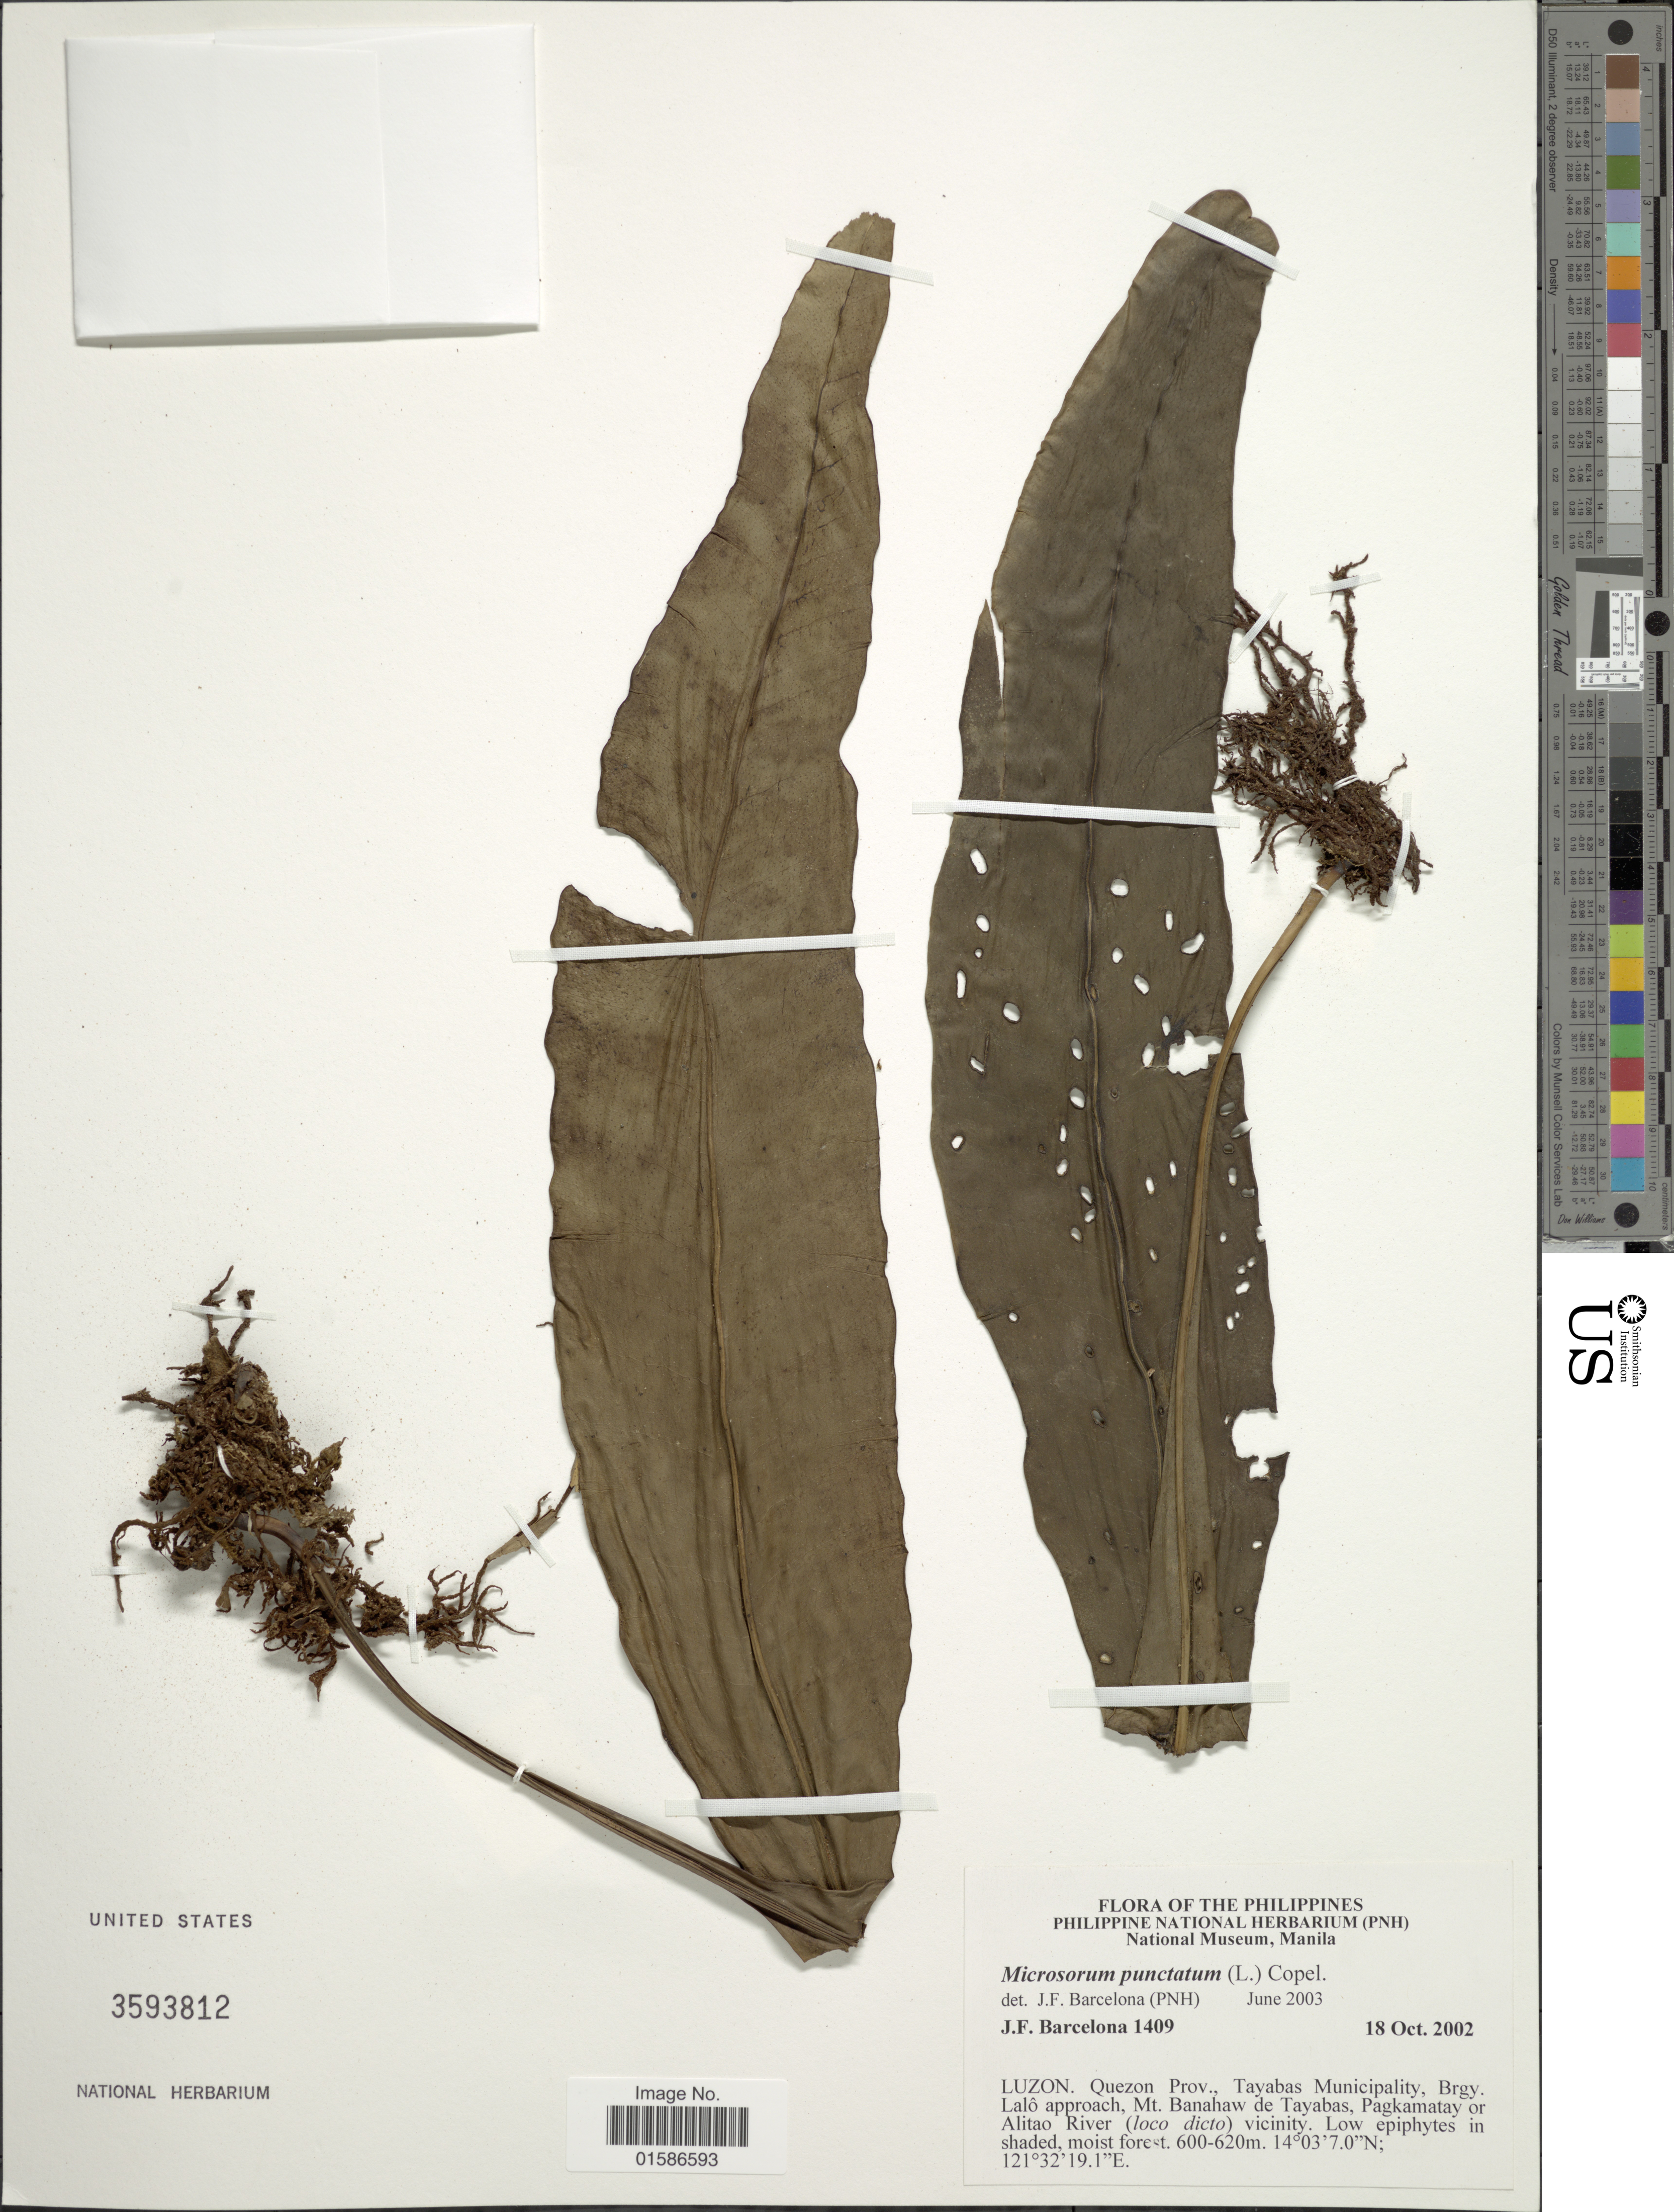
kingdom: Plantae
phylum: Tracheophyta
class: Polypodiopsida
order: Polypodiales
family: Polypodiaceae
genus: Microsorum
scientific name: Microsorum punctatum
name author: (L.) Copel.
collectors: J. F. Barcelona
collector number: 1409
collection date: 2002-10-18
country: Philippines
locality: Luzon. Quezon Prov., Tayabas Municiplaity, Brgy. Lalô approach, Mt Banahaw de Tayabas, Pagkamatay or Alitai River (loco dicto) vicinity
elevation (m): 600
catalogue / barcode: US 3593812